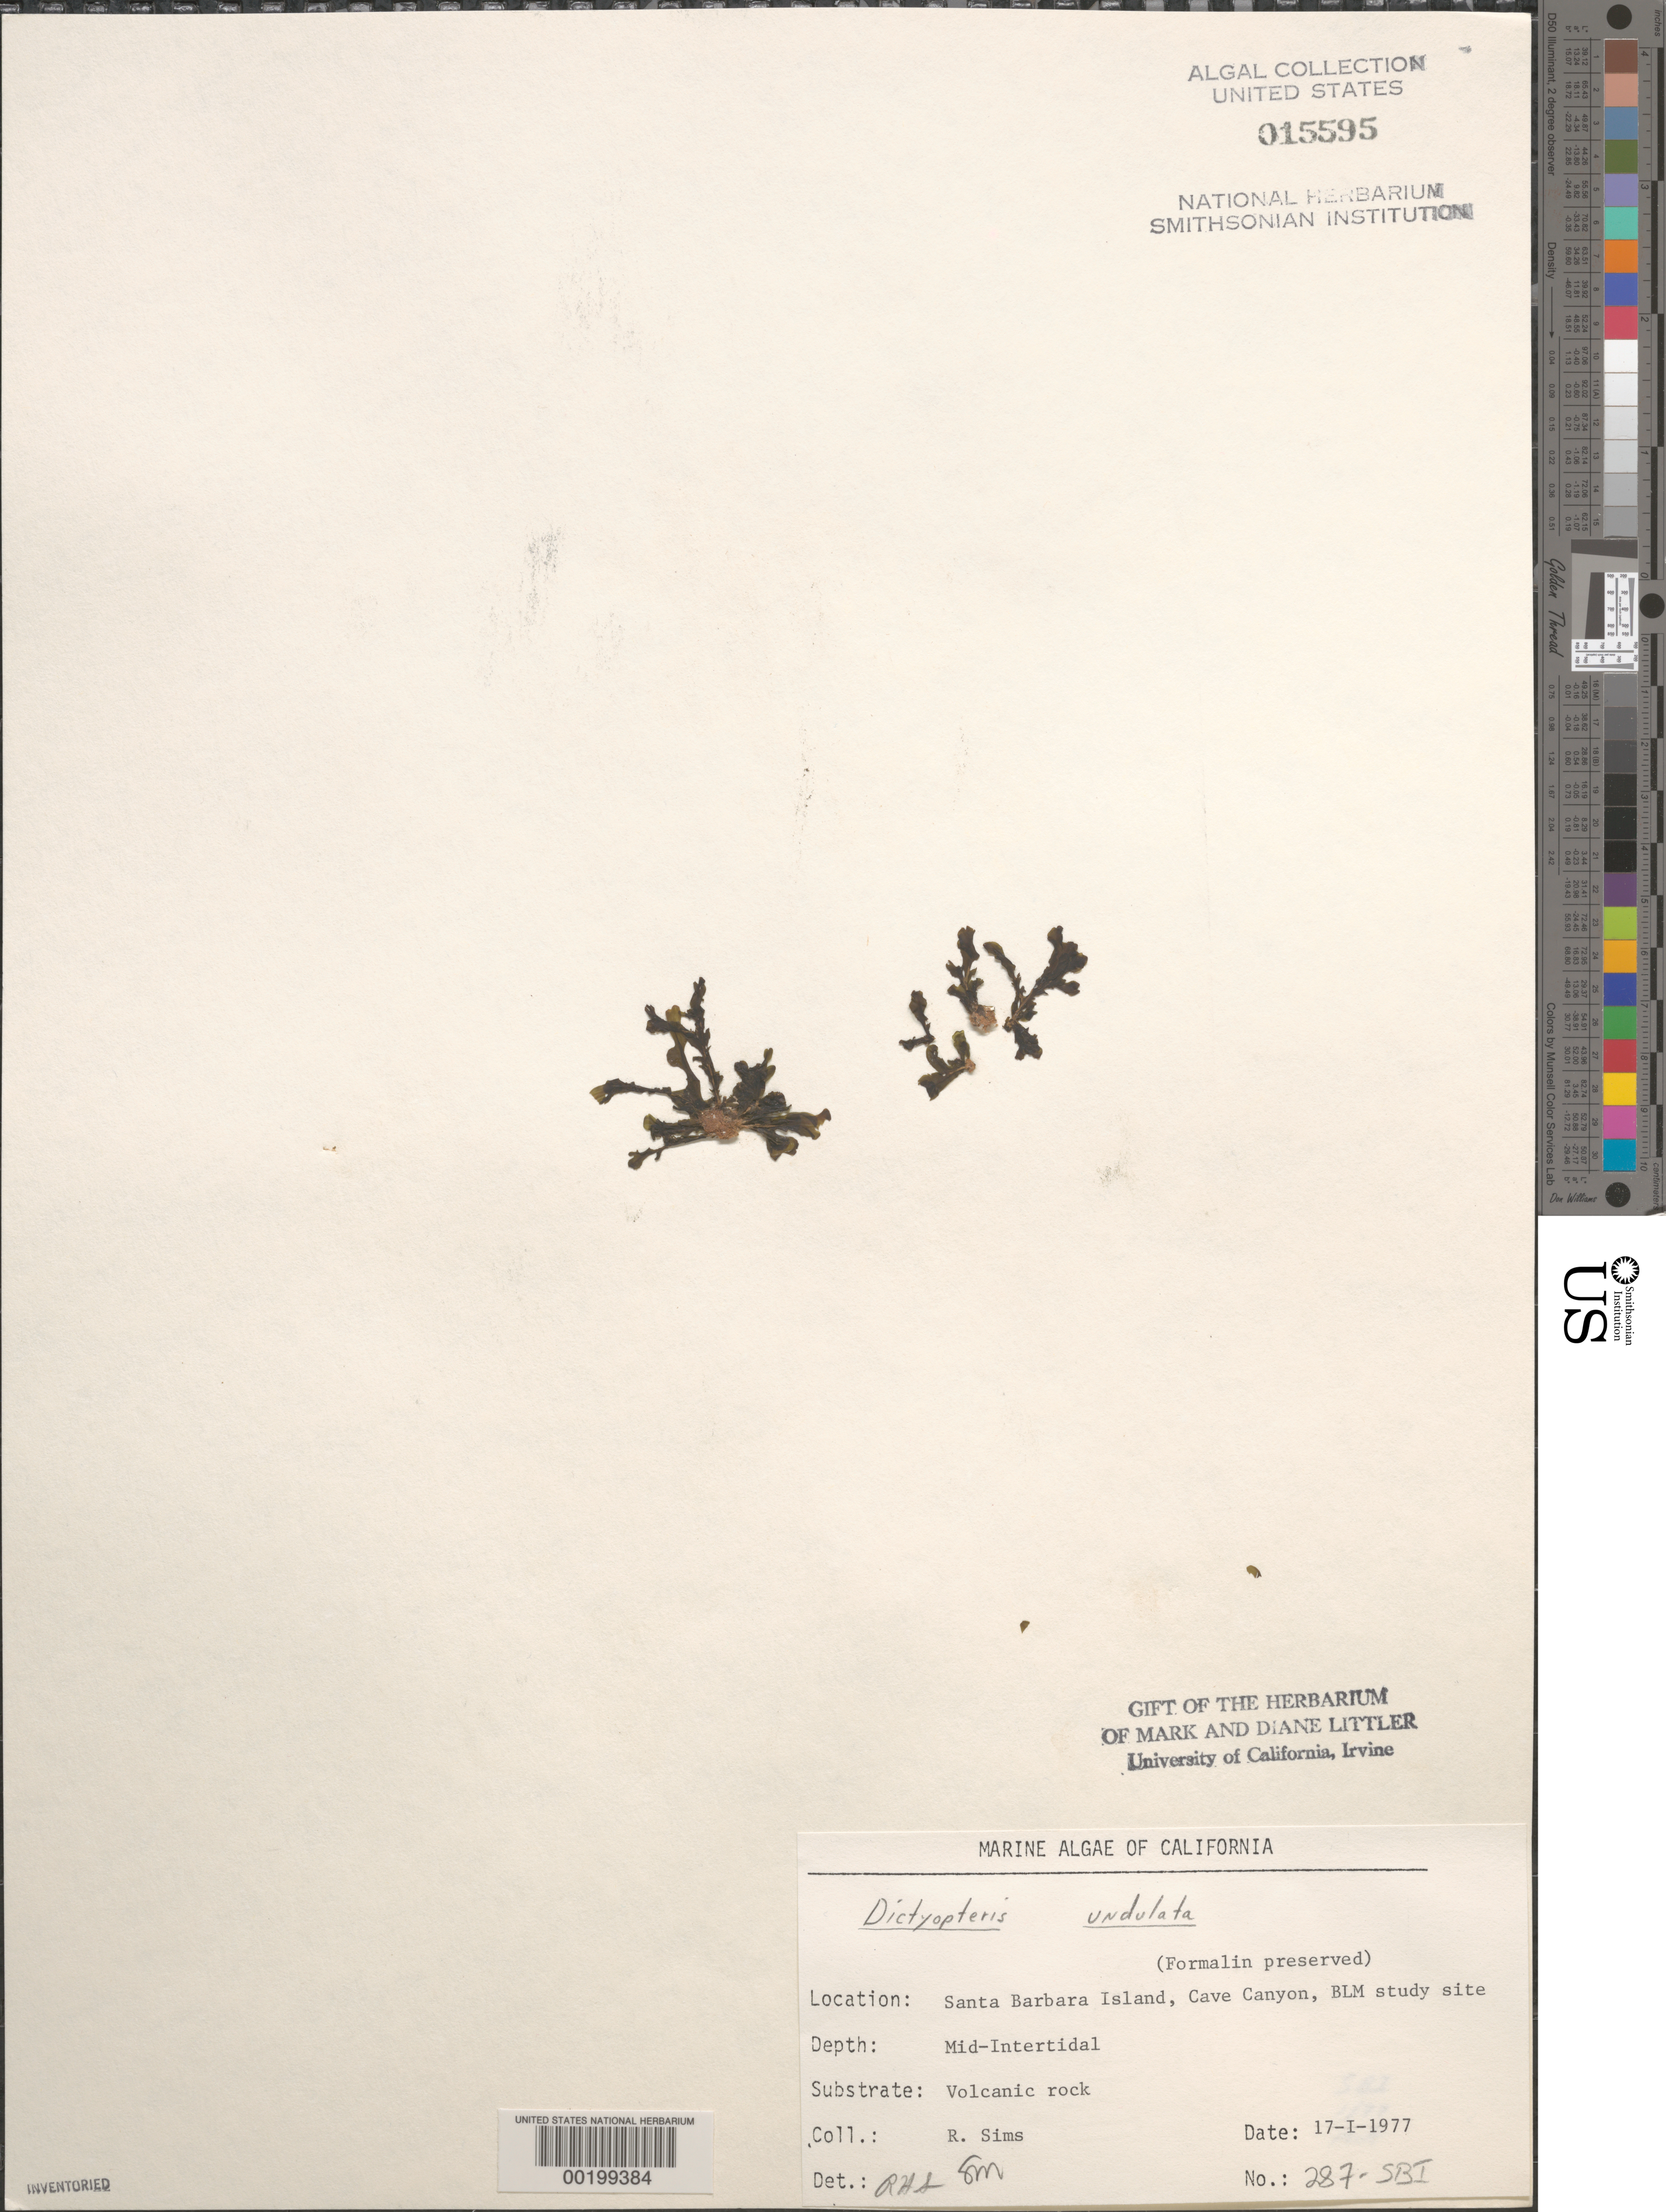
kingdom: Chromista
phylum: Ochrophyta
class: Phaeophyceae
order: Dictyotales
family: Dictyotaceae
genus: Dictyopteris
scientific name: Dictyopteris undulata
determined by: Sims, Robert H.; Murray, S. N.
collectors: R. H. Sims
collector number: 287-sbi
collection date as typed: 17 Jan 1977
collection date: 1977-01-17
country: United States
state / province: California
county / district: Santa Barbara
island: Santa Barbara Island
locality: Cave Canyon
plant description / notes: BLM-SOCALBIGHT Rocky Intertidal Survey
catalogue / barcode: US 15595